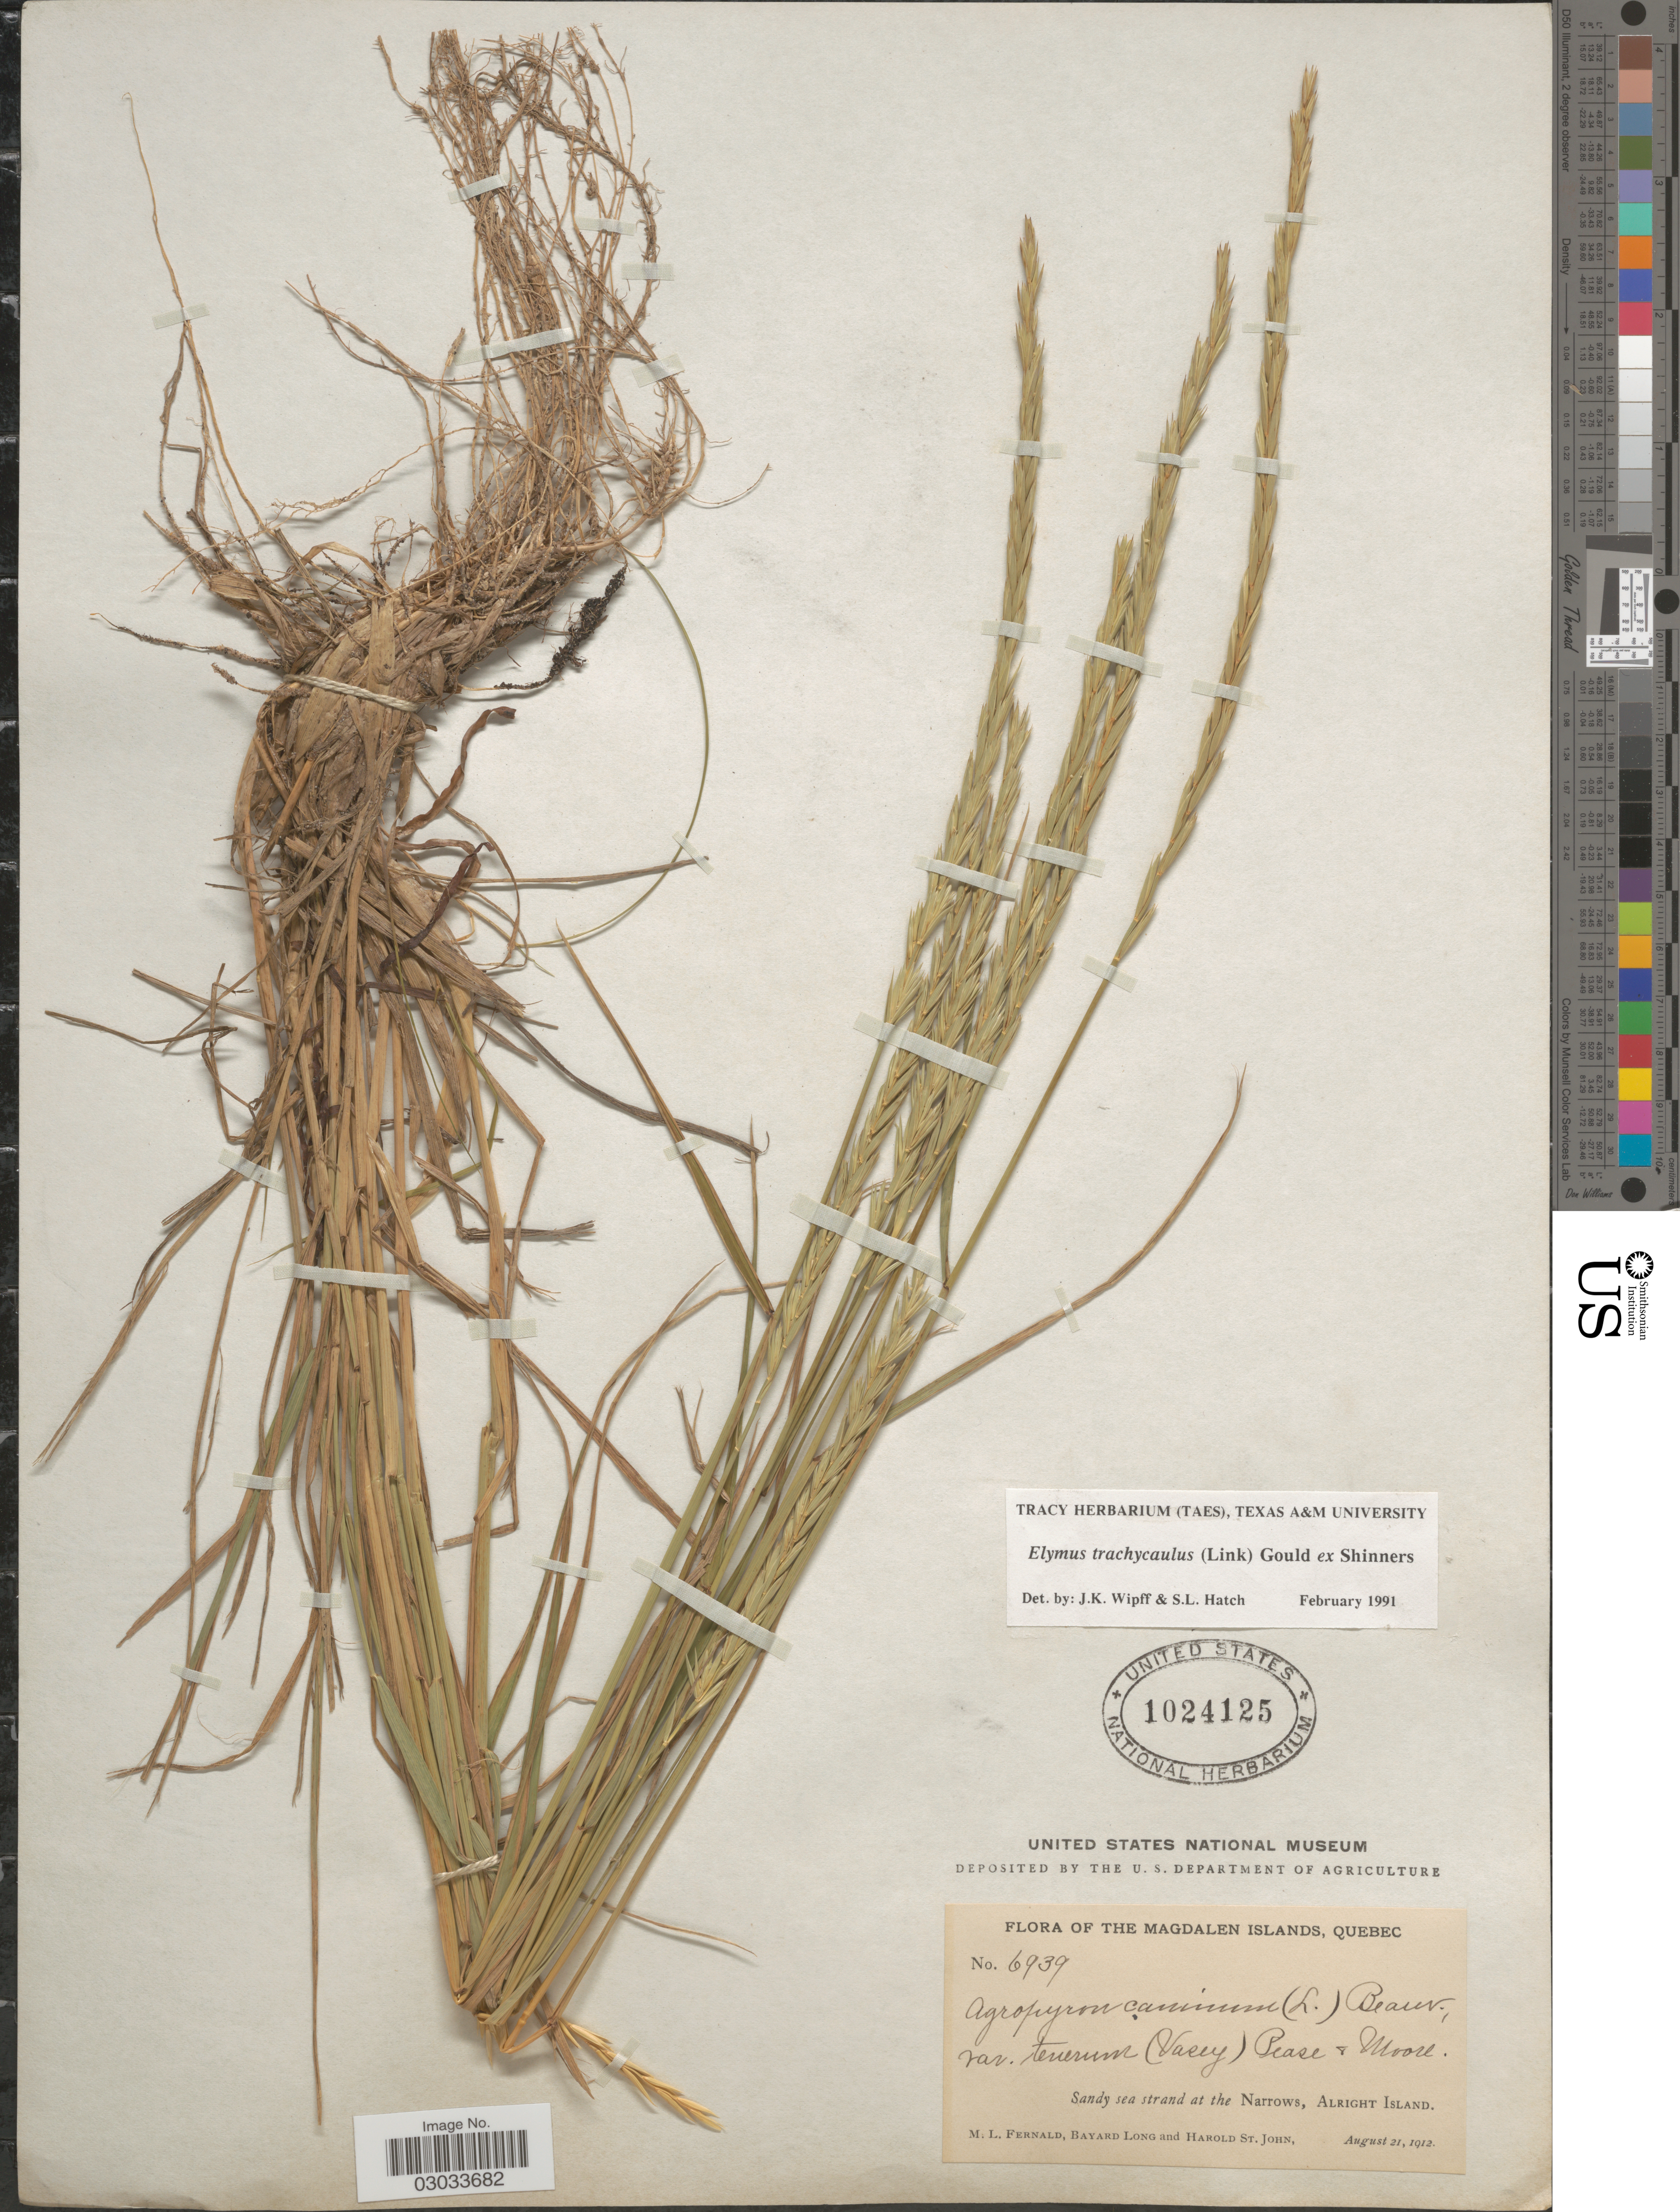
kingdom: Plantae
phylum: Tracheophyta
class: Liliopsida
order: Poales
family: Poaceae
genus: Elymus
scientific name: Elymus trachycaulus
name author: (Link) Gould ex Shinners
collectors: M. L. Fernald, B. Long & H. St. John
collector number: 6939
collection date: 1912-08-21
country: Canada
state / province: Quebec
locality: Magdalen Islands. Sandy sea strand at the Narrows, Alright Island.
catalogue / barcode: US 1024125